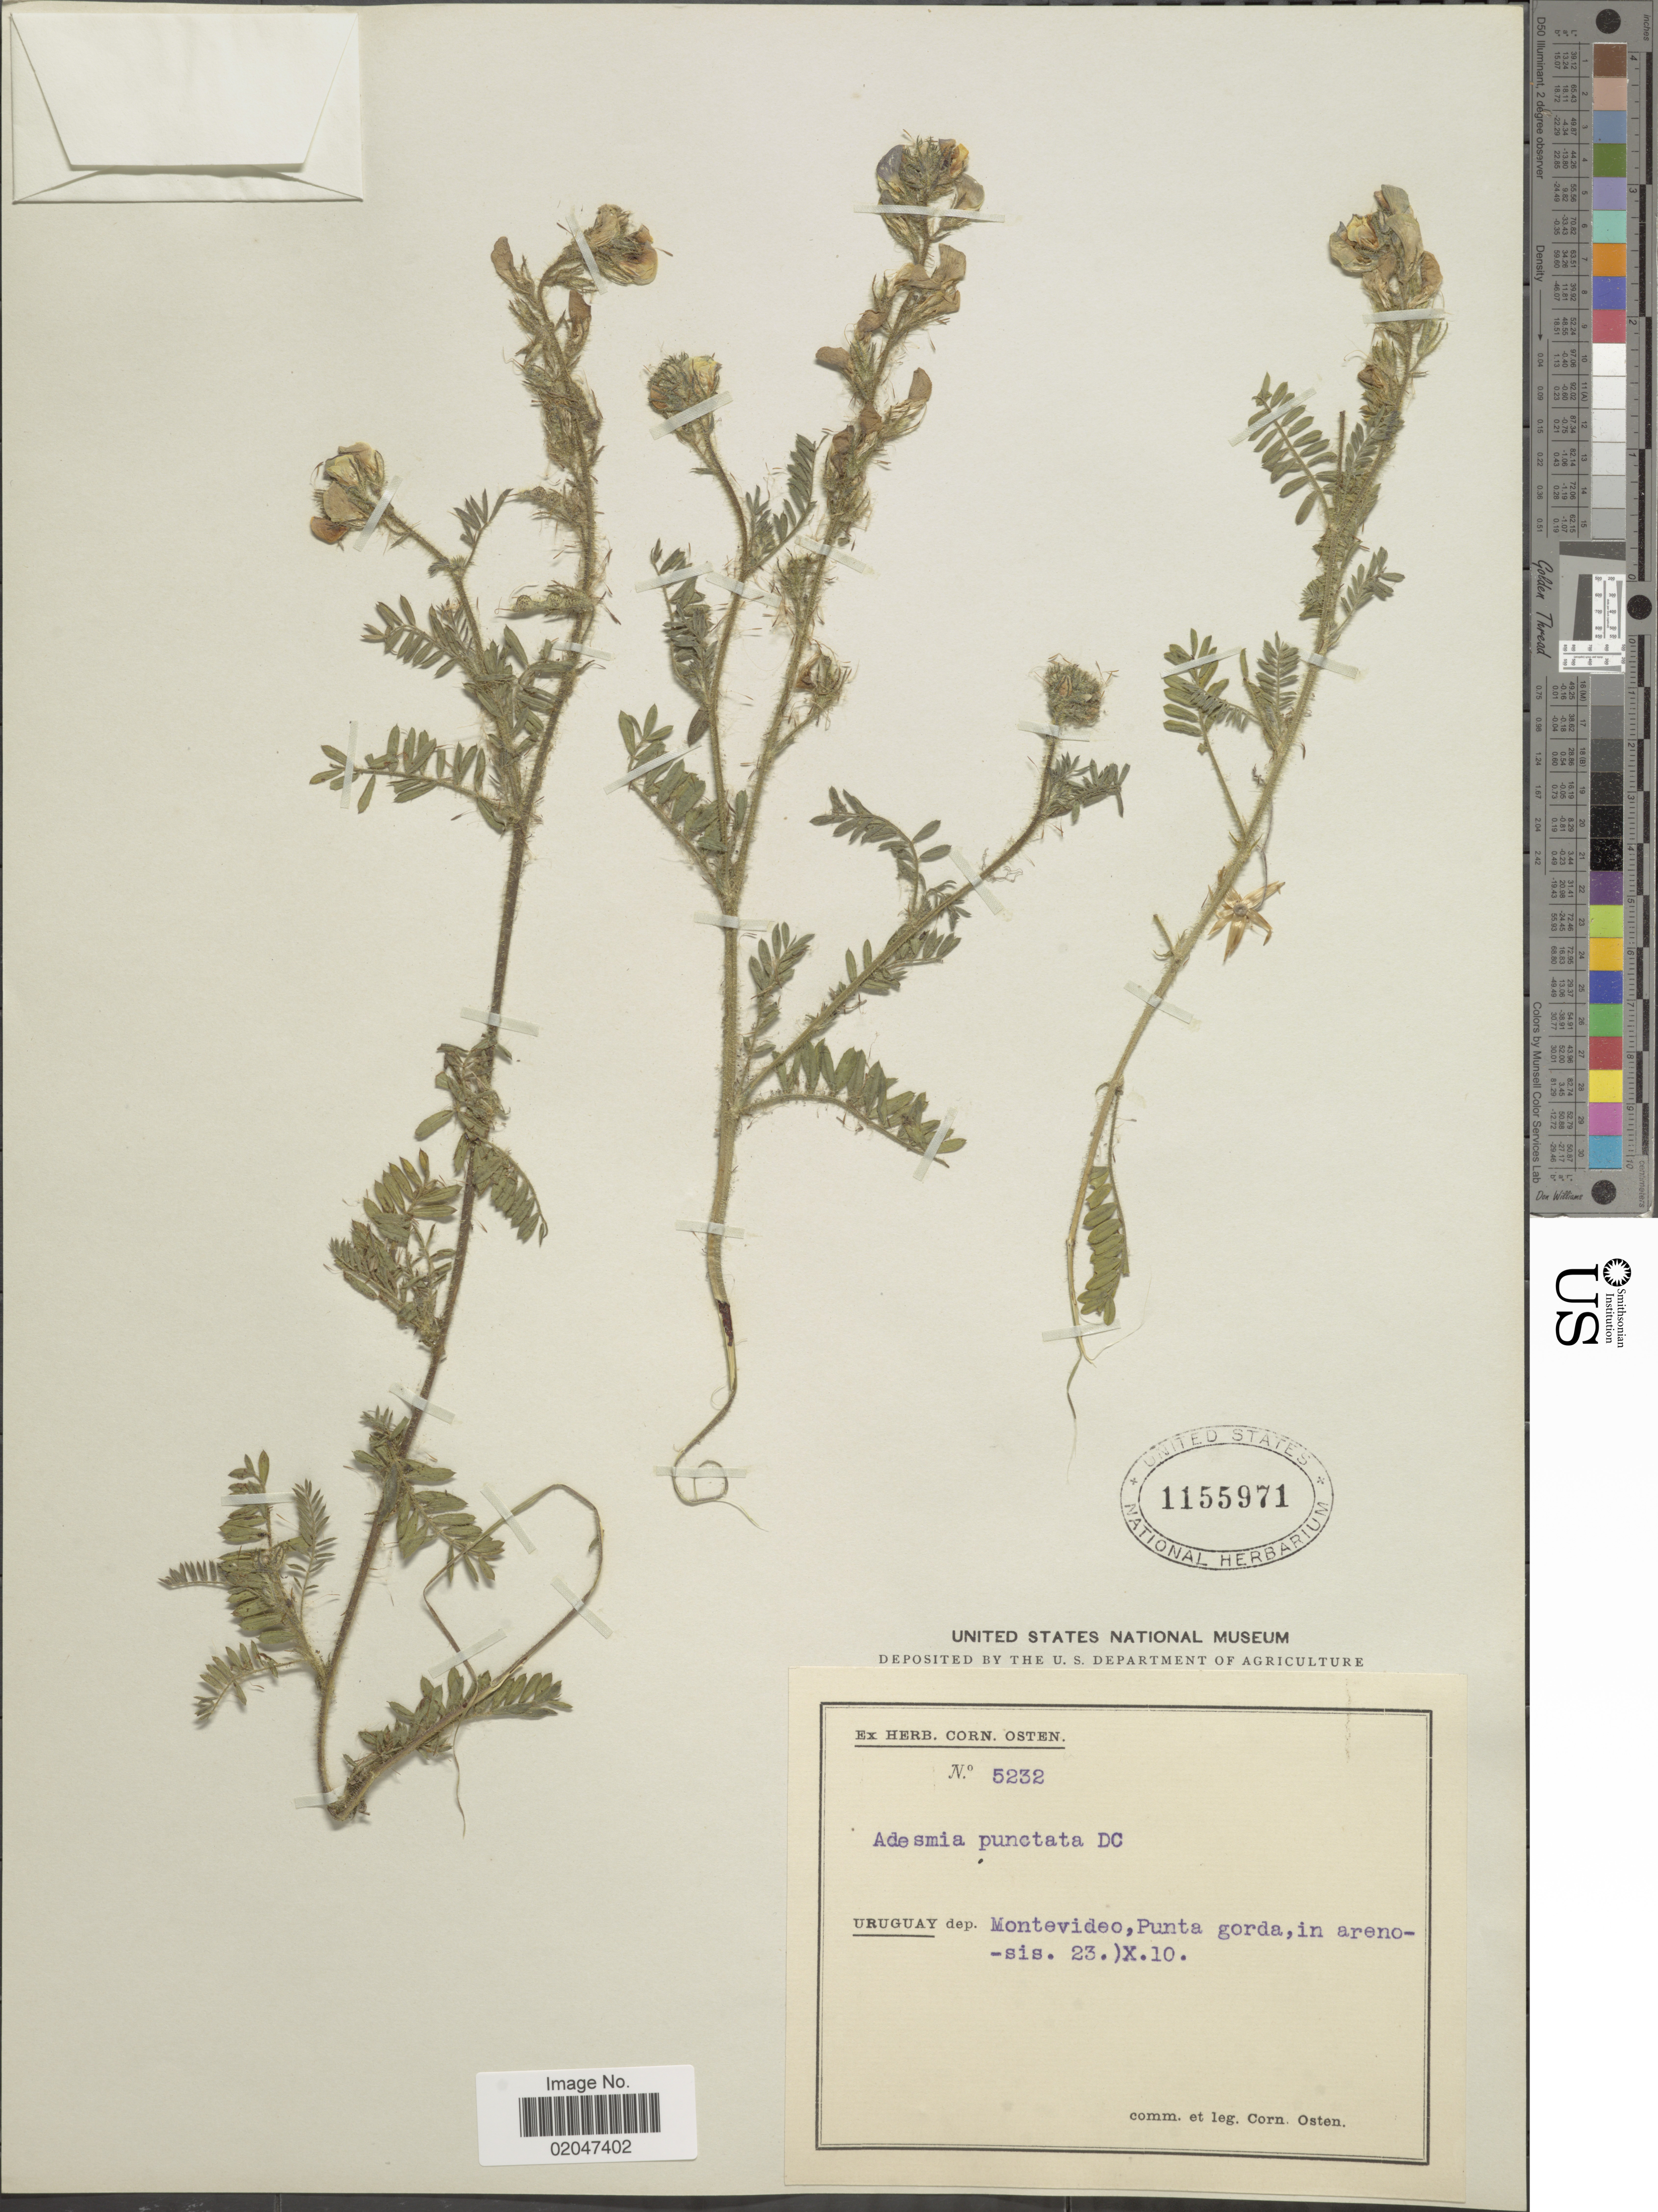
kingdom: Plantae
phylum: Tracheophyta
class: Magnoliopsida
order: Fabales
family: Fabaceae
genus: Adesmia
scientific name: Adesmia sp.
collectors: C. Osten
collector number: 5232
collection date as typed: Transcribed d/m/y: 23/10/10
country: Uruguay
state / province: Montevideo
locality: Punta gorda, in arenosis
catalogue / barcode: US 1155971